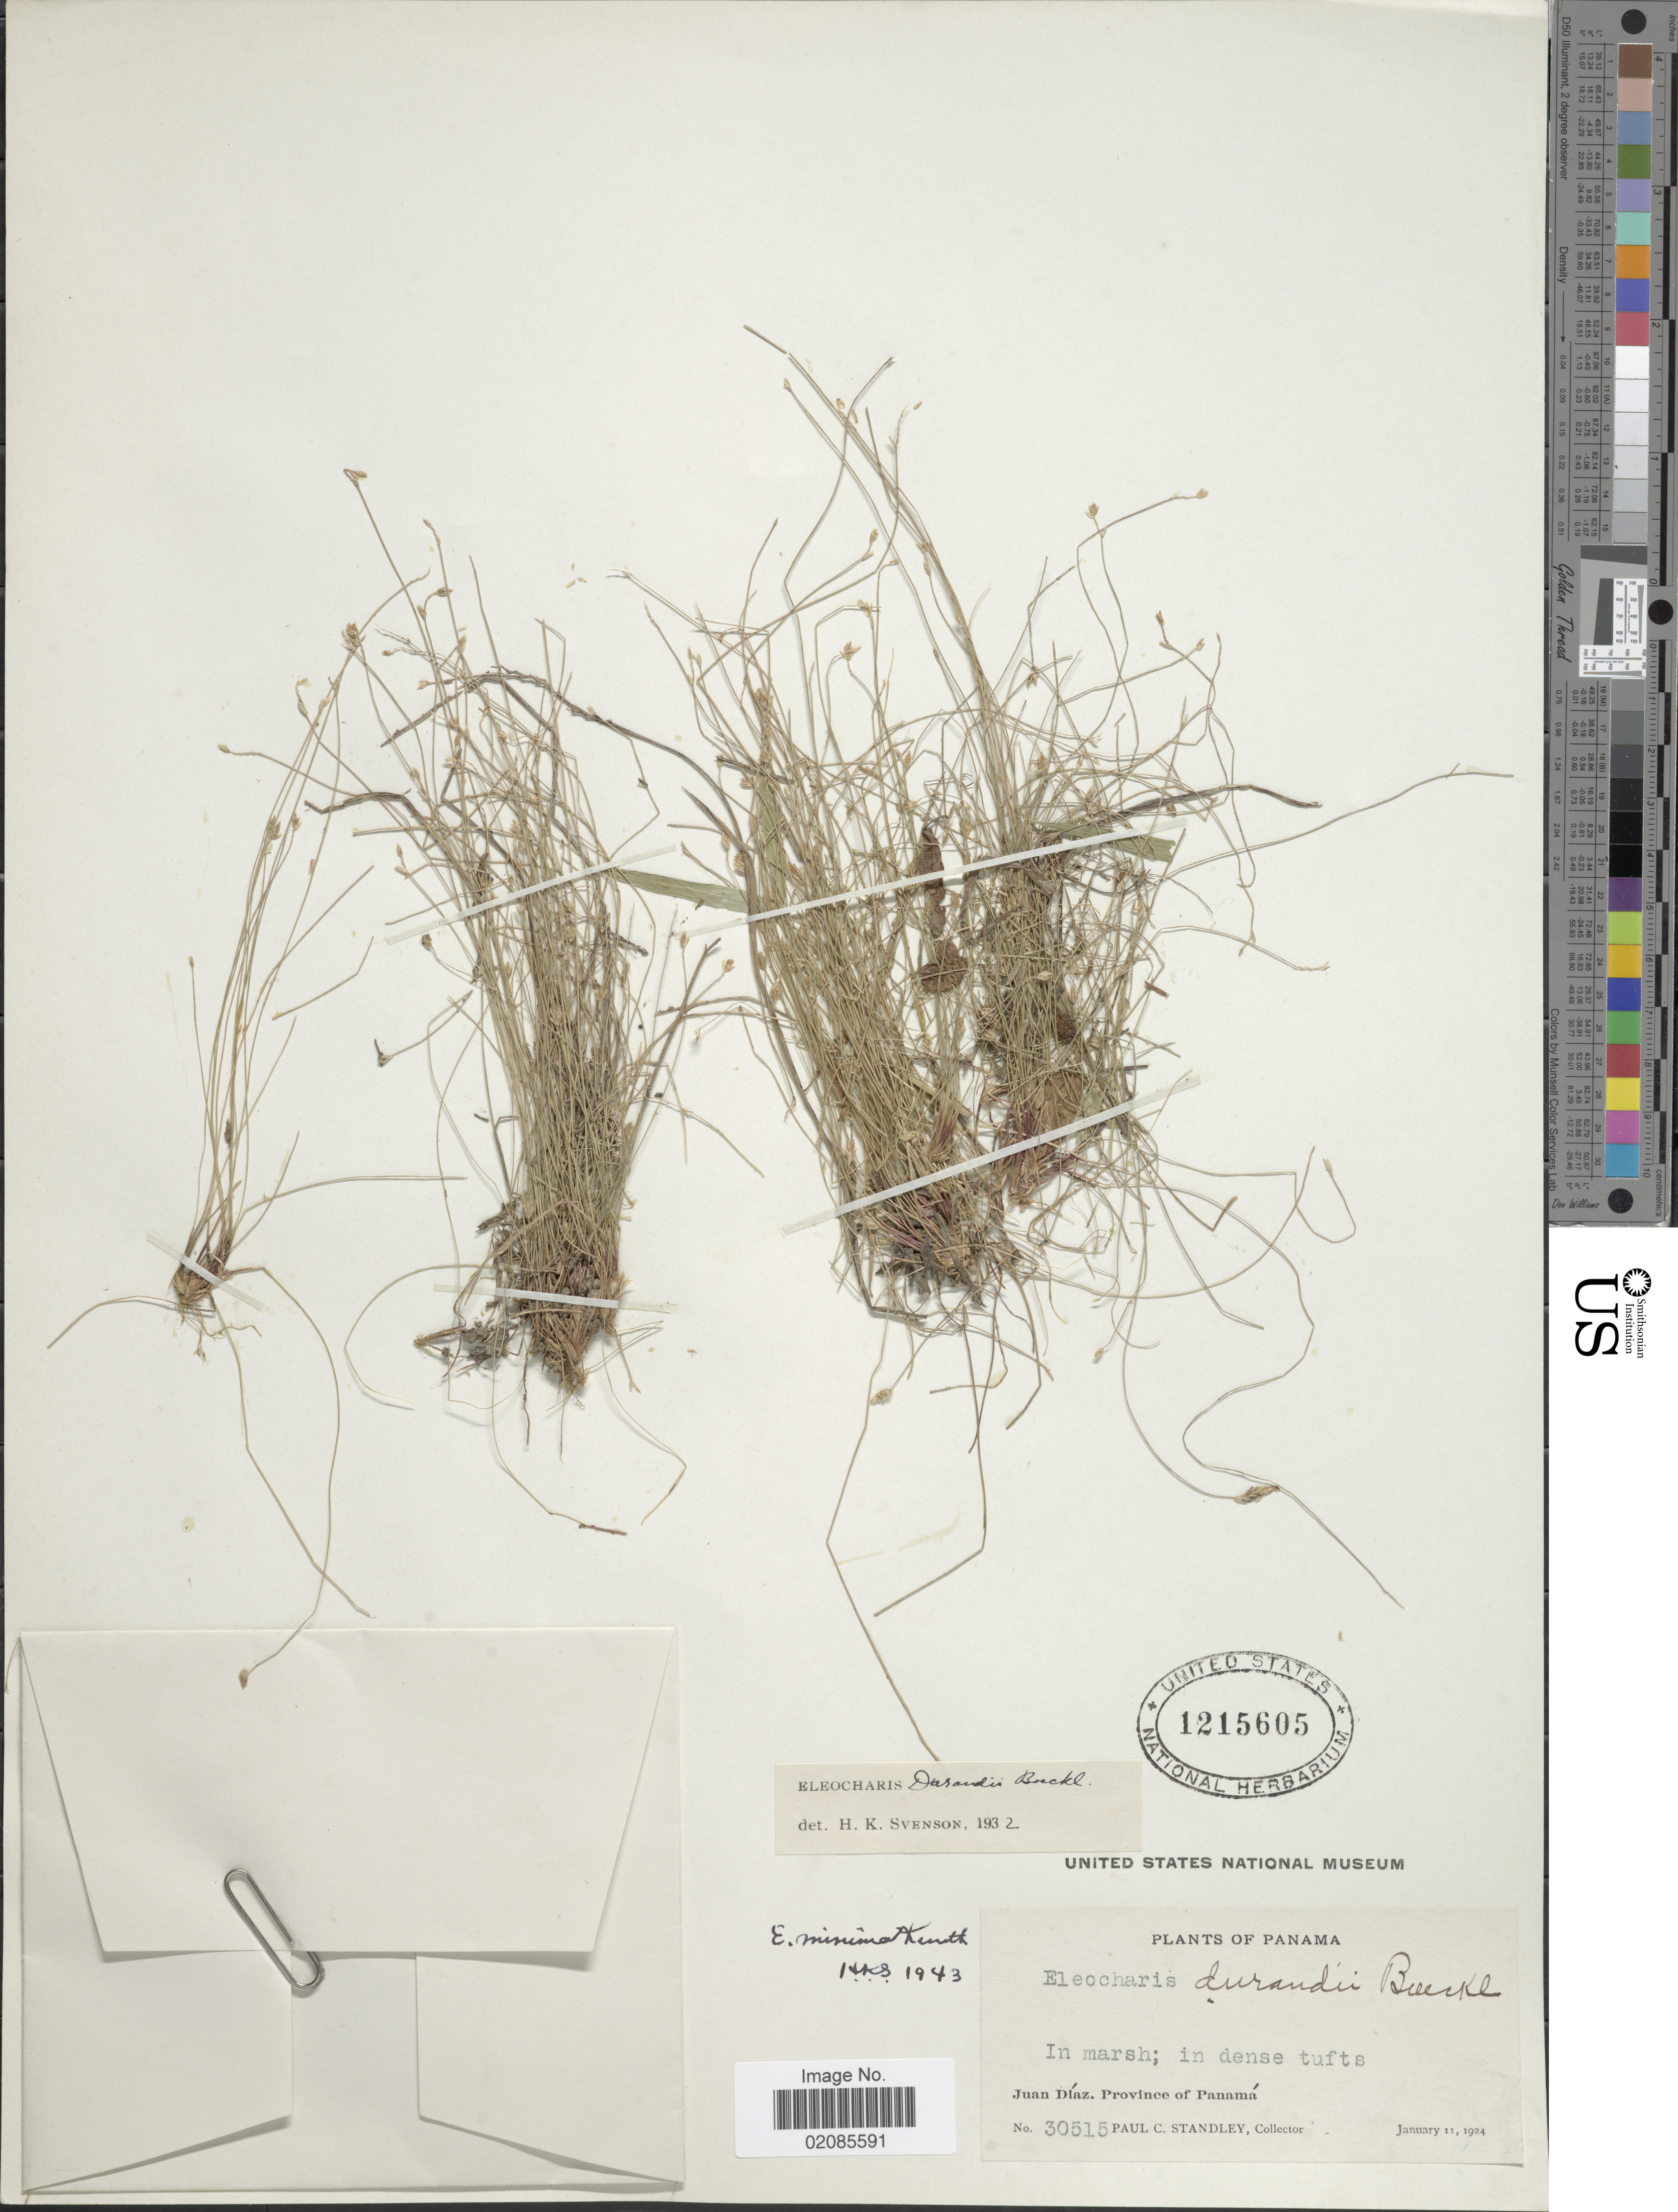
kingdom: Plantae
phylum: Tracheophyta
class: Liliopsida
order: Poales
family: Cyperaceae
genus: Eleocharis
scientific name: Eleocharis minima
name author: Kunth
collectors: P. C. Standley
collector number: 30515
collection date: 1924-01-11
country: Panama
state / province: Panamá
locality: Juan diaz.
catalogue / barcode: US 1215605